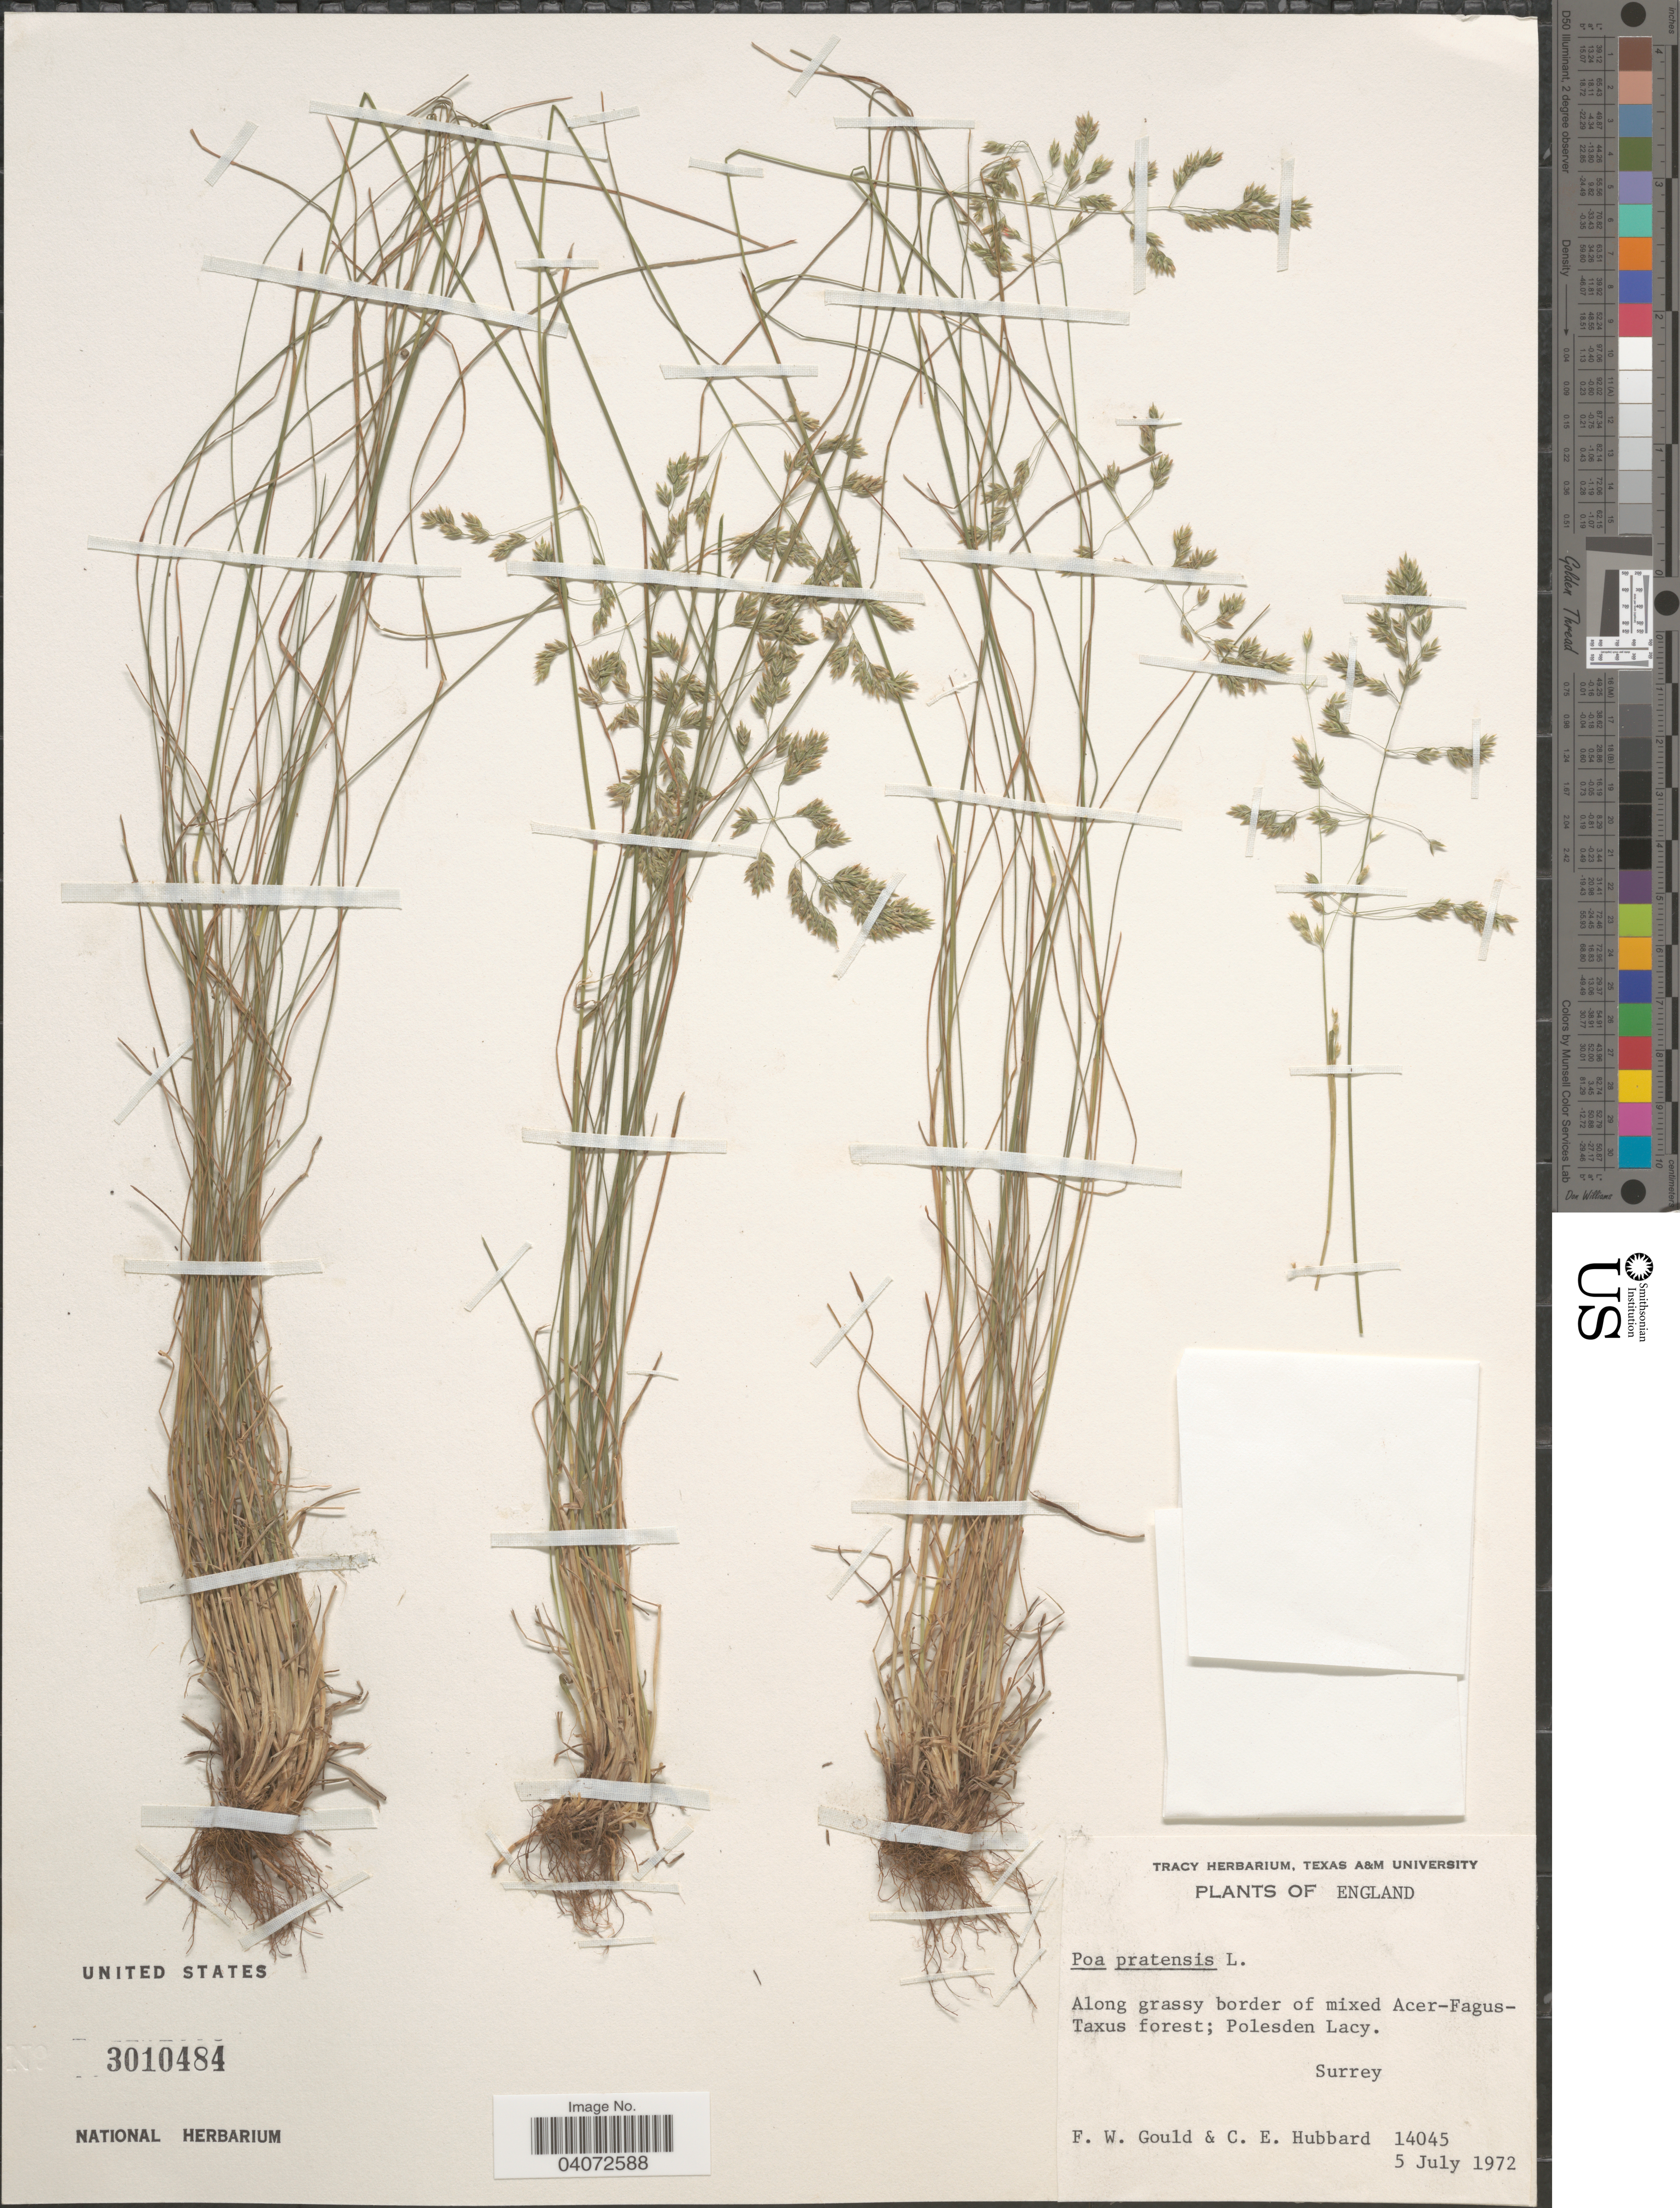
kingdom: Plantae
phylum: Tracheophyta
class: Liliopsida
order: Poales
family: Poaceae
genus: Poa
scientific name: Poa pratensis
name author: L.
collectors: F. W. Gould & C. E. Hubbard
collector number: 14045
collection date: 1972-07-05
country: United Kingdom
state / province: England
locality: Surrey.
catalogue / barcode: US 3010484